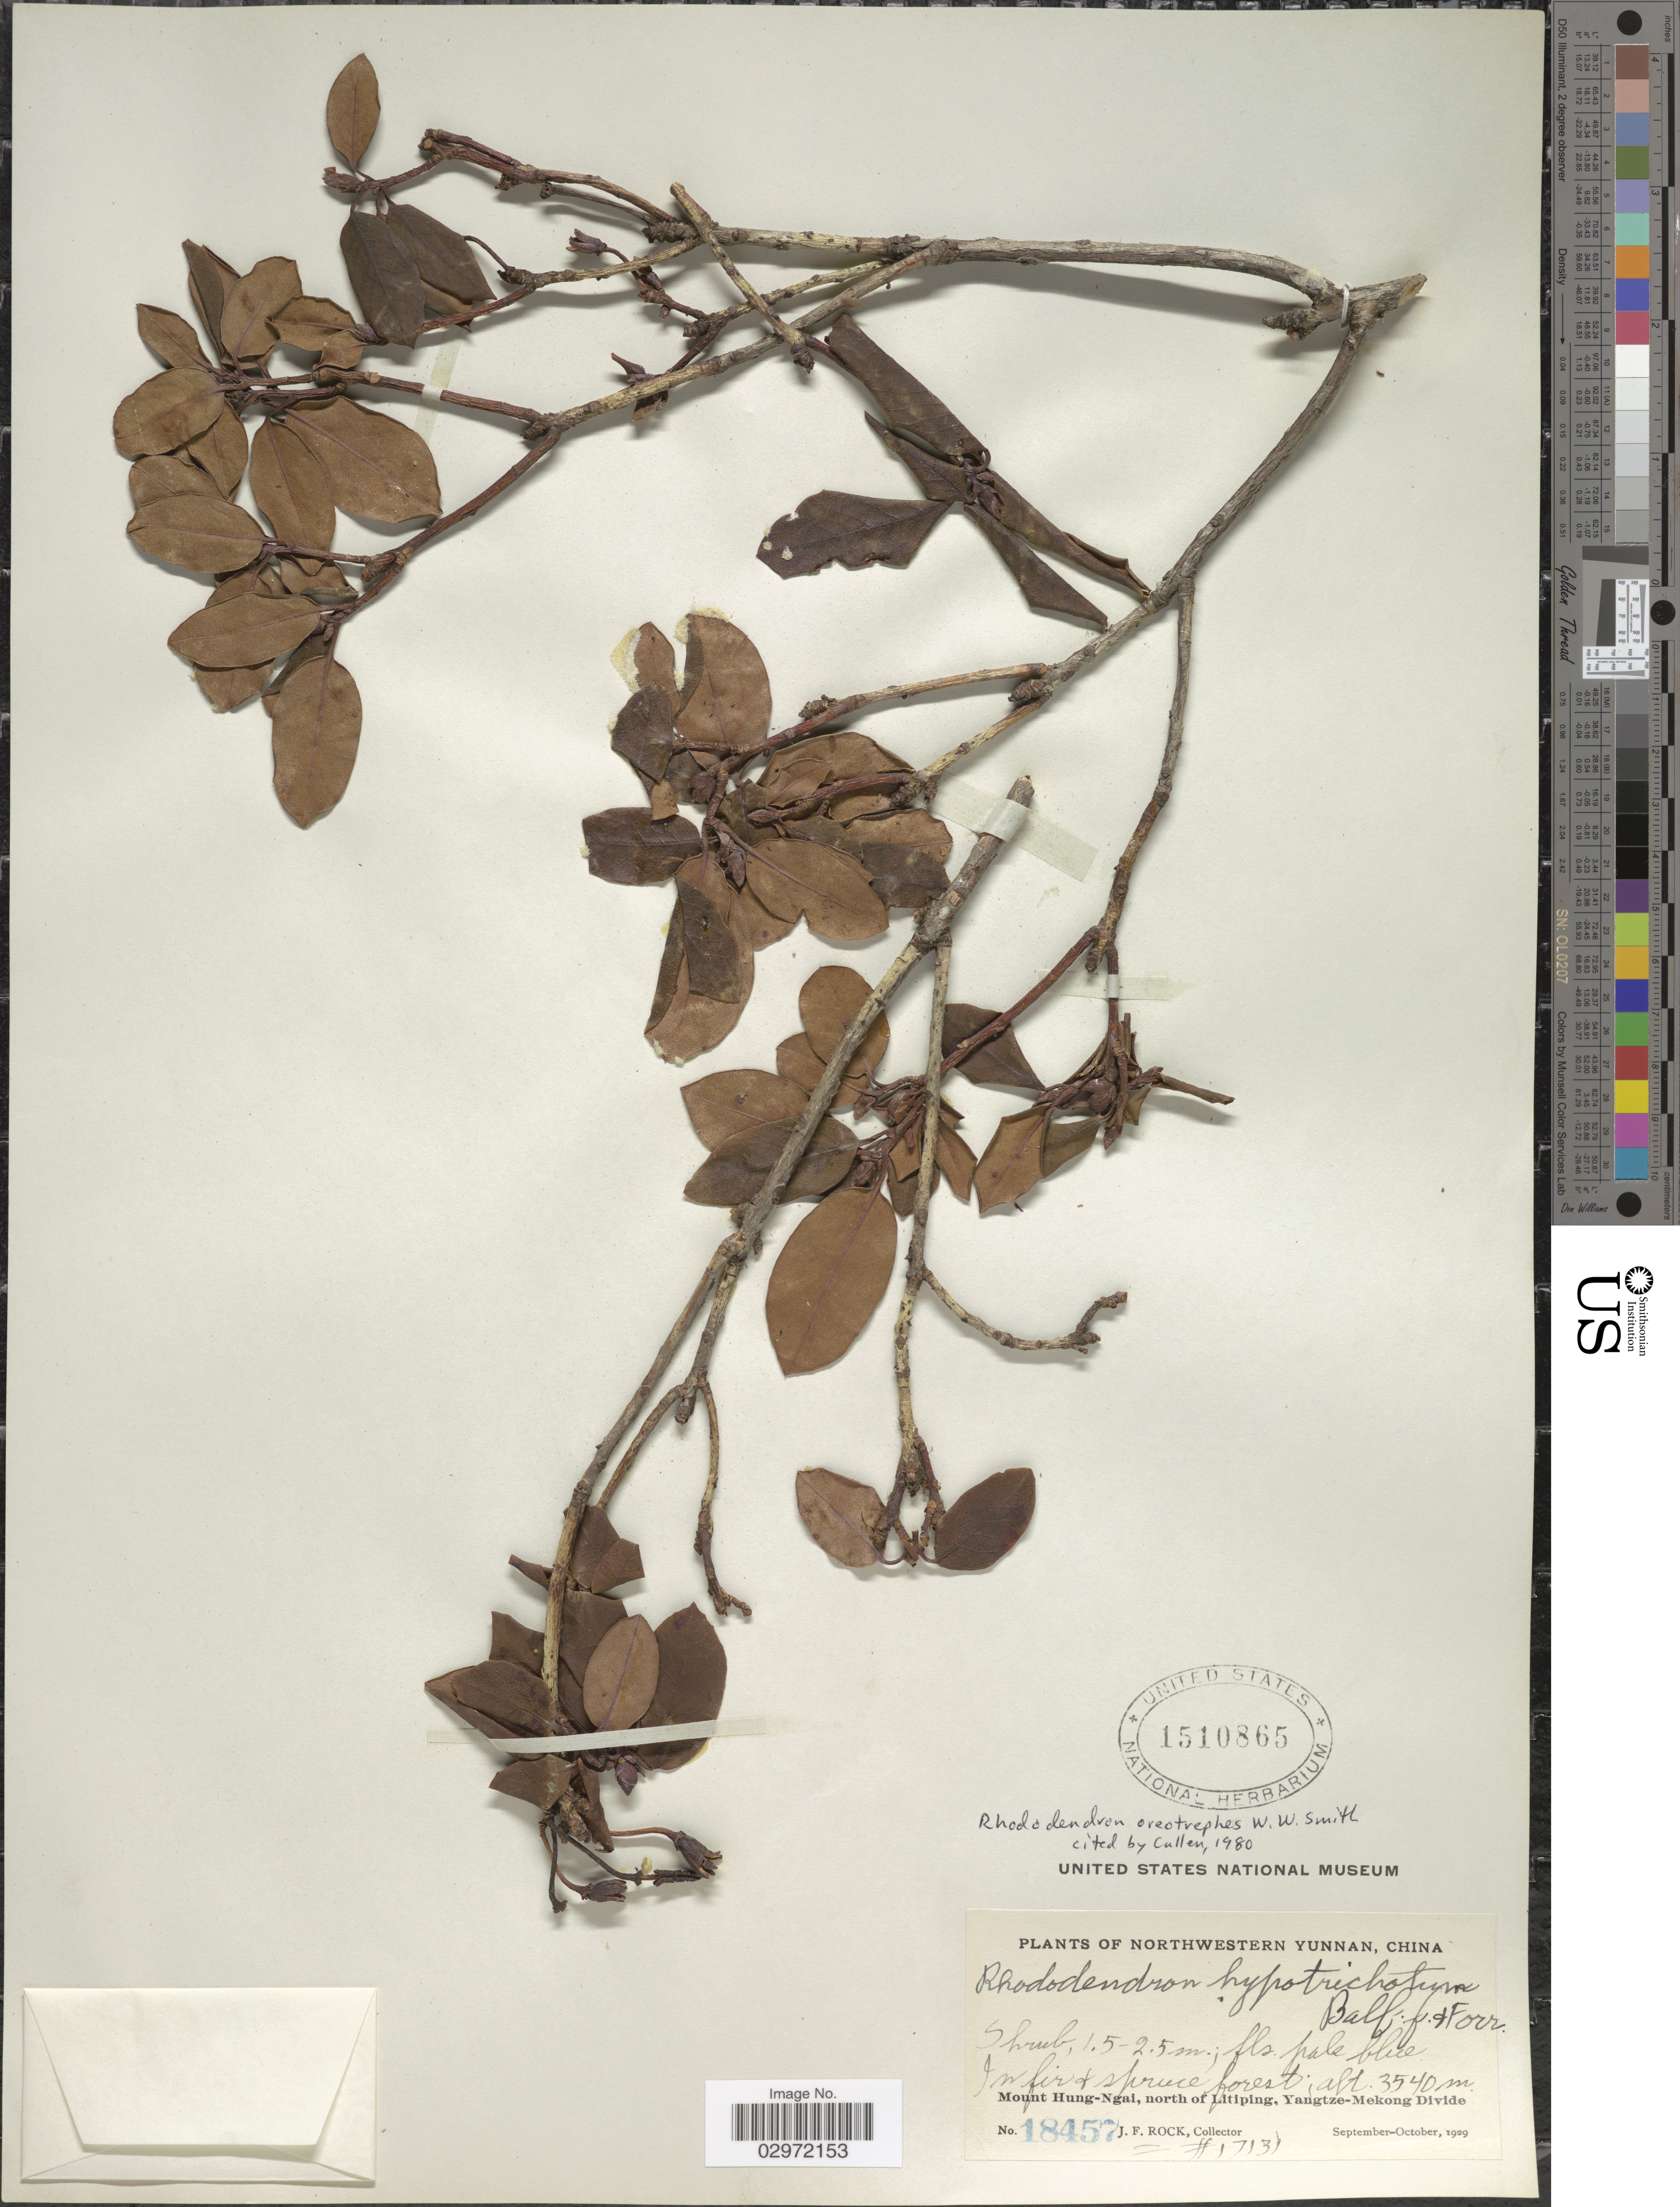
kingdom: Plantae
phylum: Tracheophyta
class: Magnoliopsida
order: Ericales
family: Ericaceae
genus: Rhododendron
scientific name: Rhododendron oreotrephes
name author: W.W. Sm.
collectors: J. Rock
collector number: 18457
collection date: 1929-09/1929-10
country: China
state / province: Yunnan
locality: Northwestern Yunnan. Mount Hung-Ngai, north of Litiping, Yangtze-Mekong Divide.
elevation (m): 3540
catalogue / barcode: US 1510865